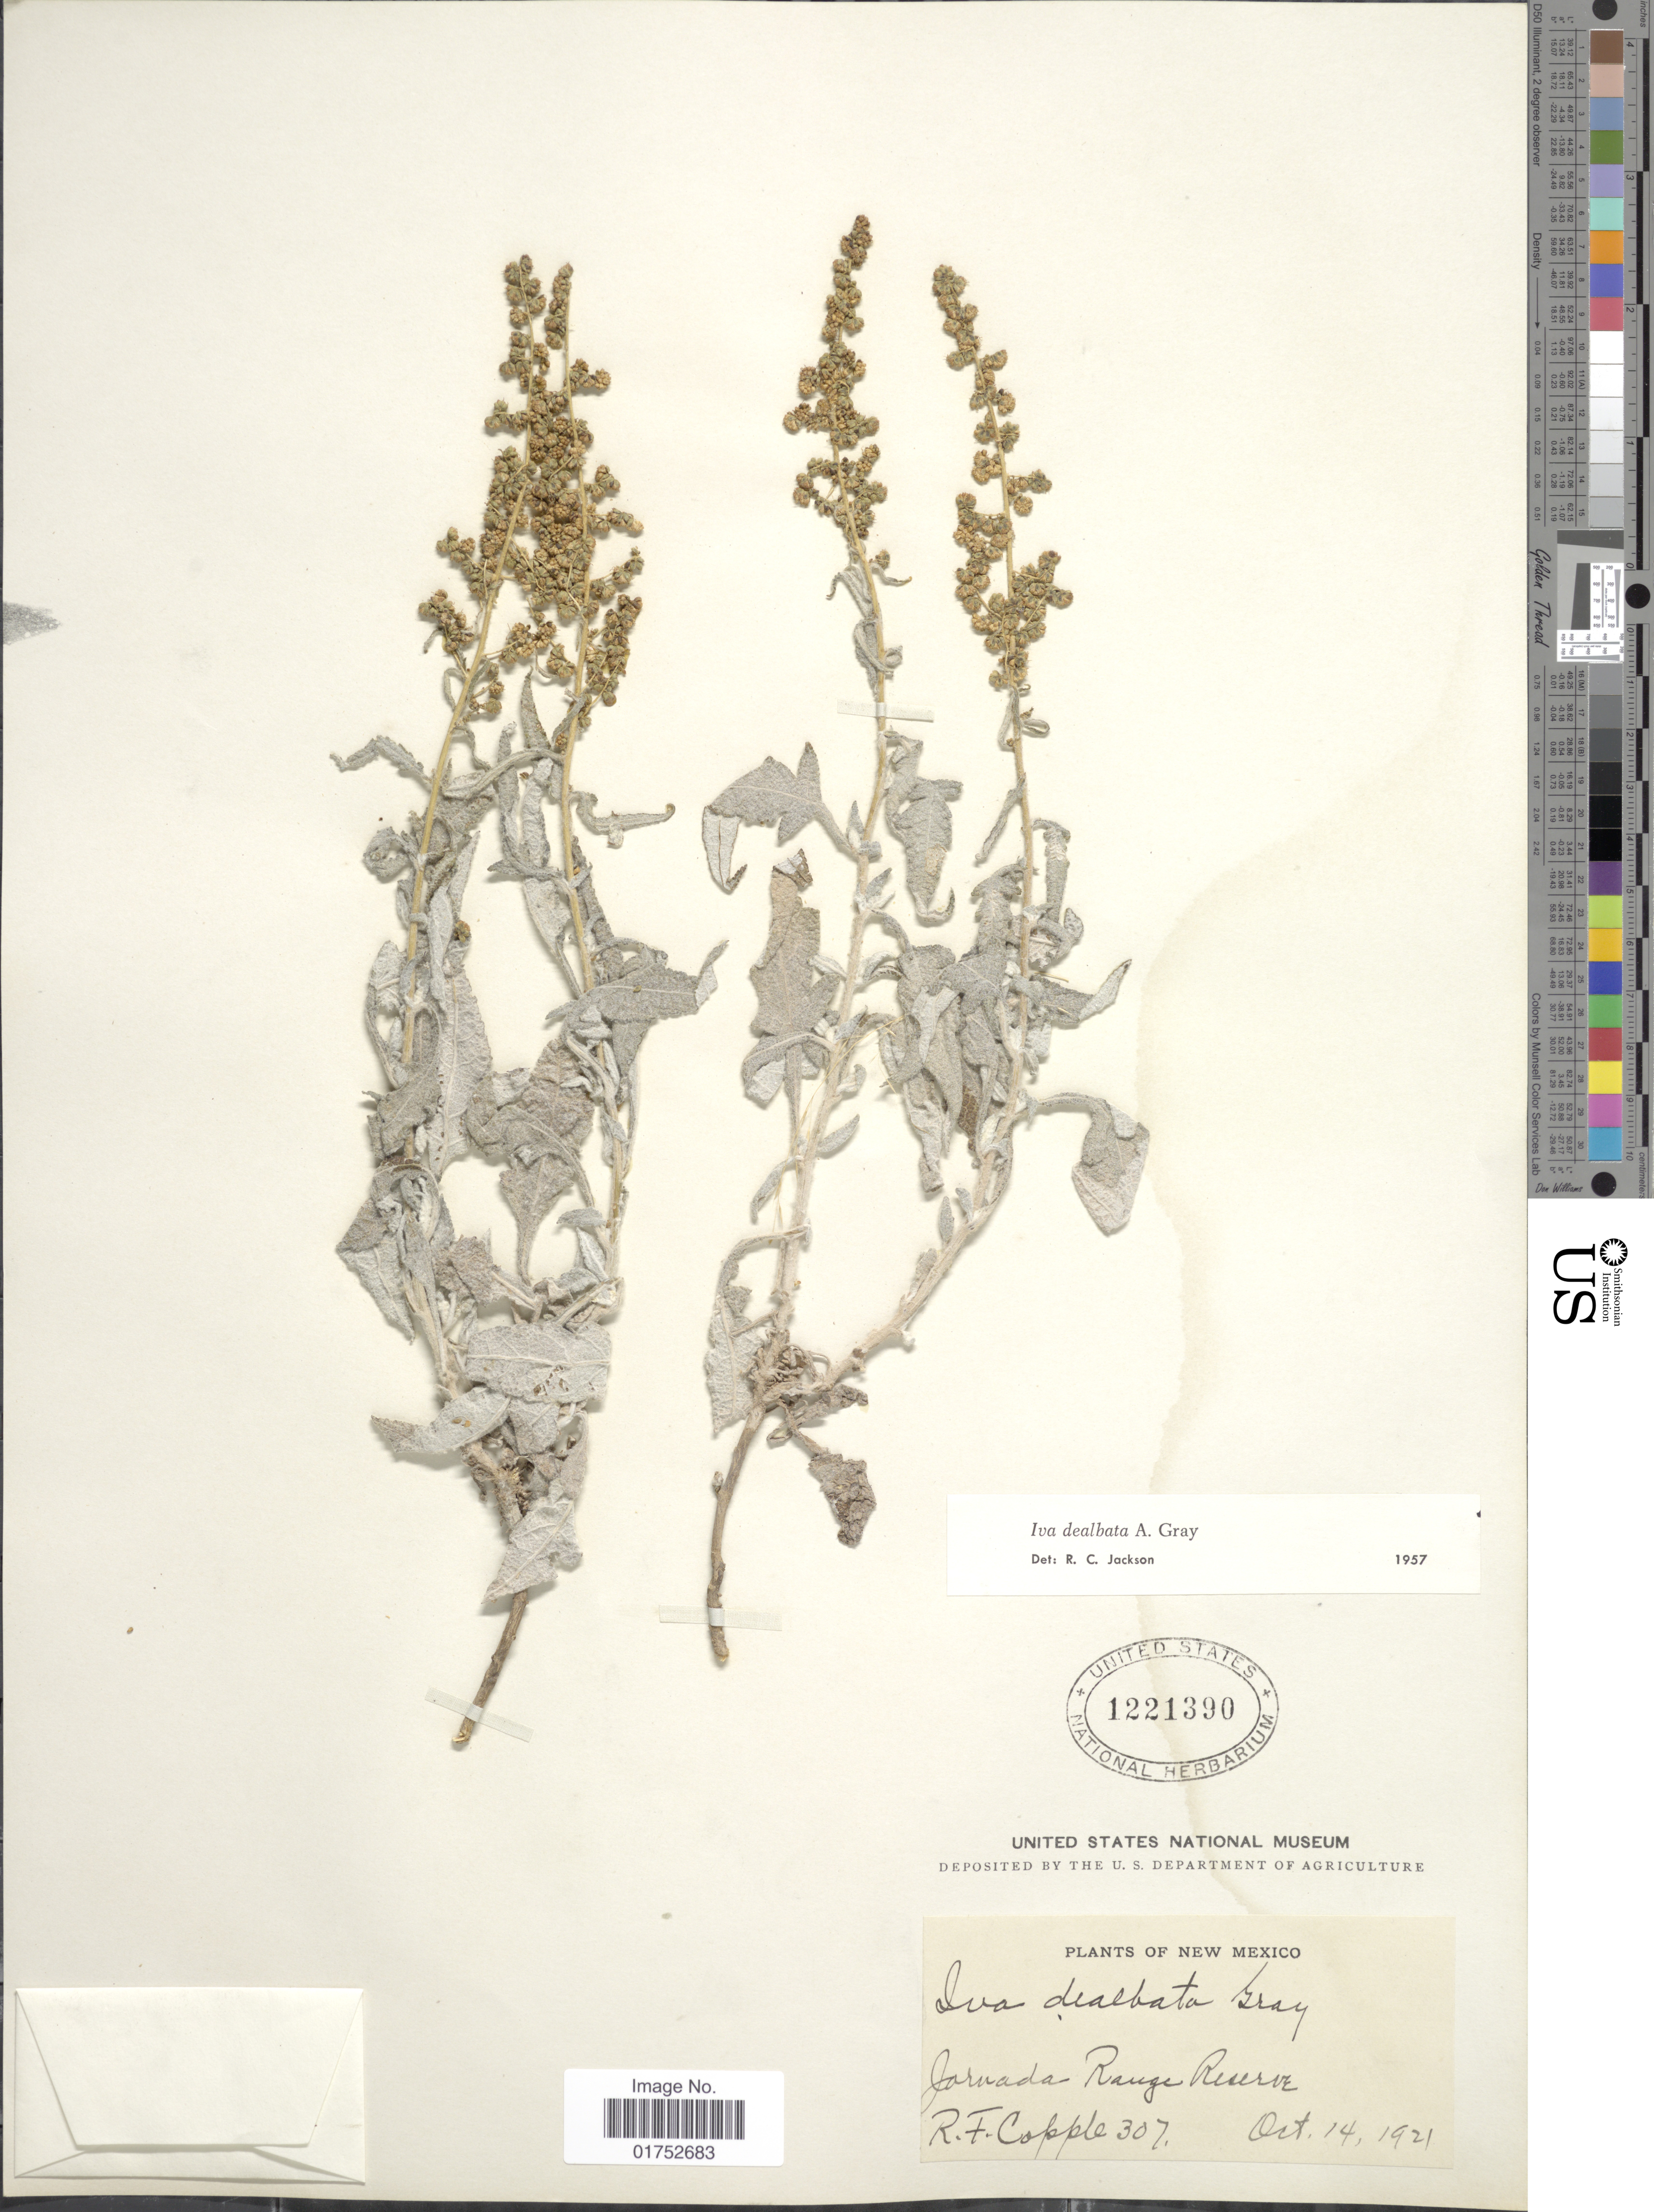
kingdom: Plantae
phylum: Tracheophyta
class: Magnoliopsida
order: Asterales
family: Asteraceae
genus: Iva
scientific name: Iva dealbata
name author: A. Gray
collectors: R. Copple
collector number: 307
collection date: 1921-10-14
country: United States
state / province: New Mexico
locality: Jornada Range Reserve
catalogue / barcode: US 1221390